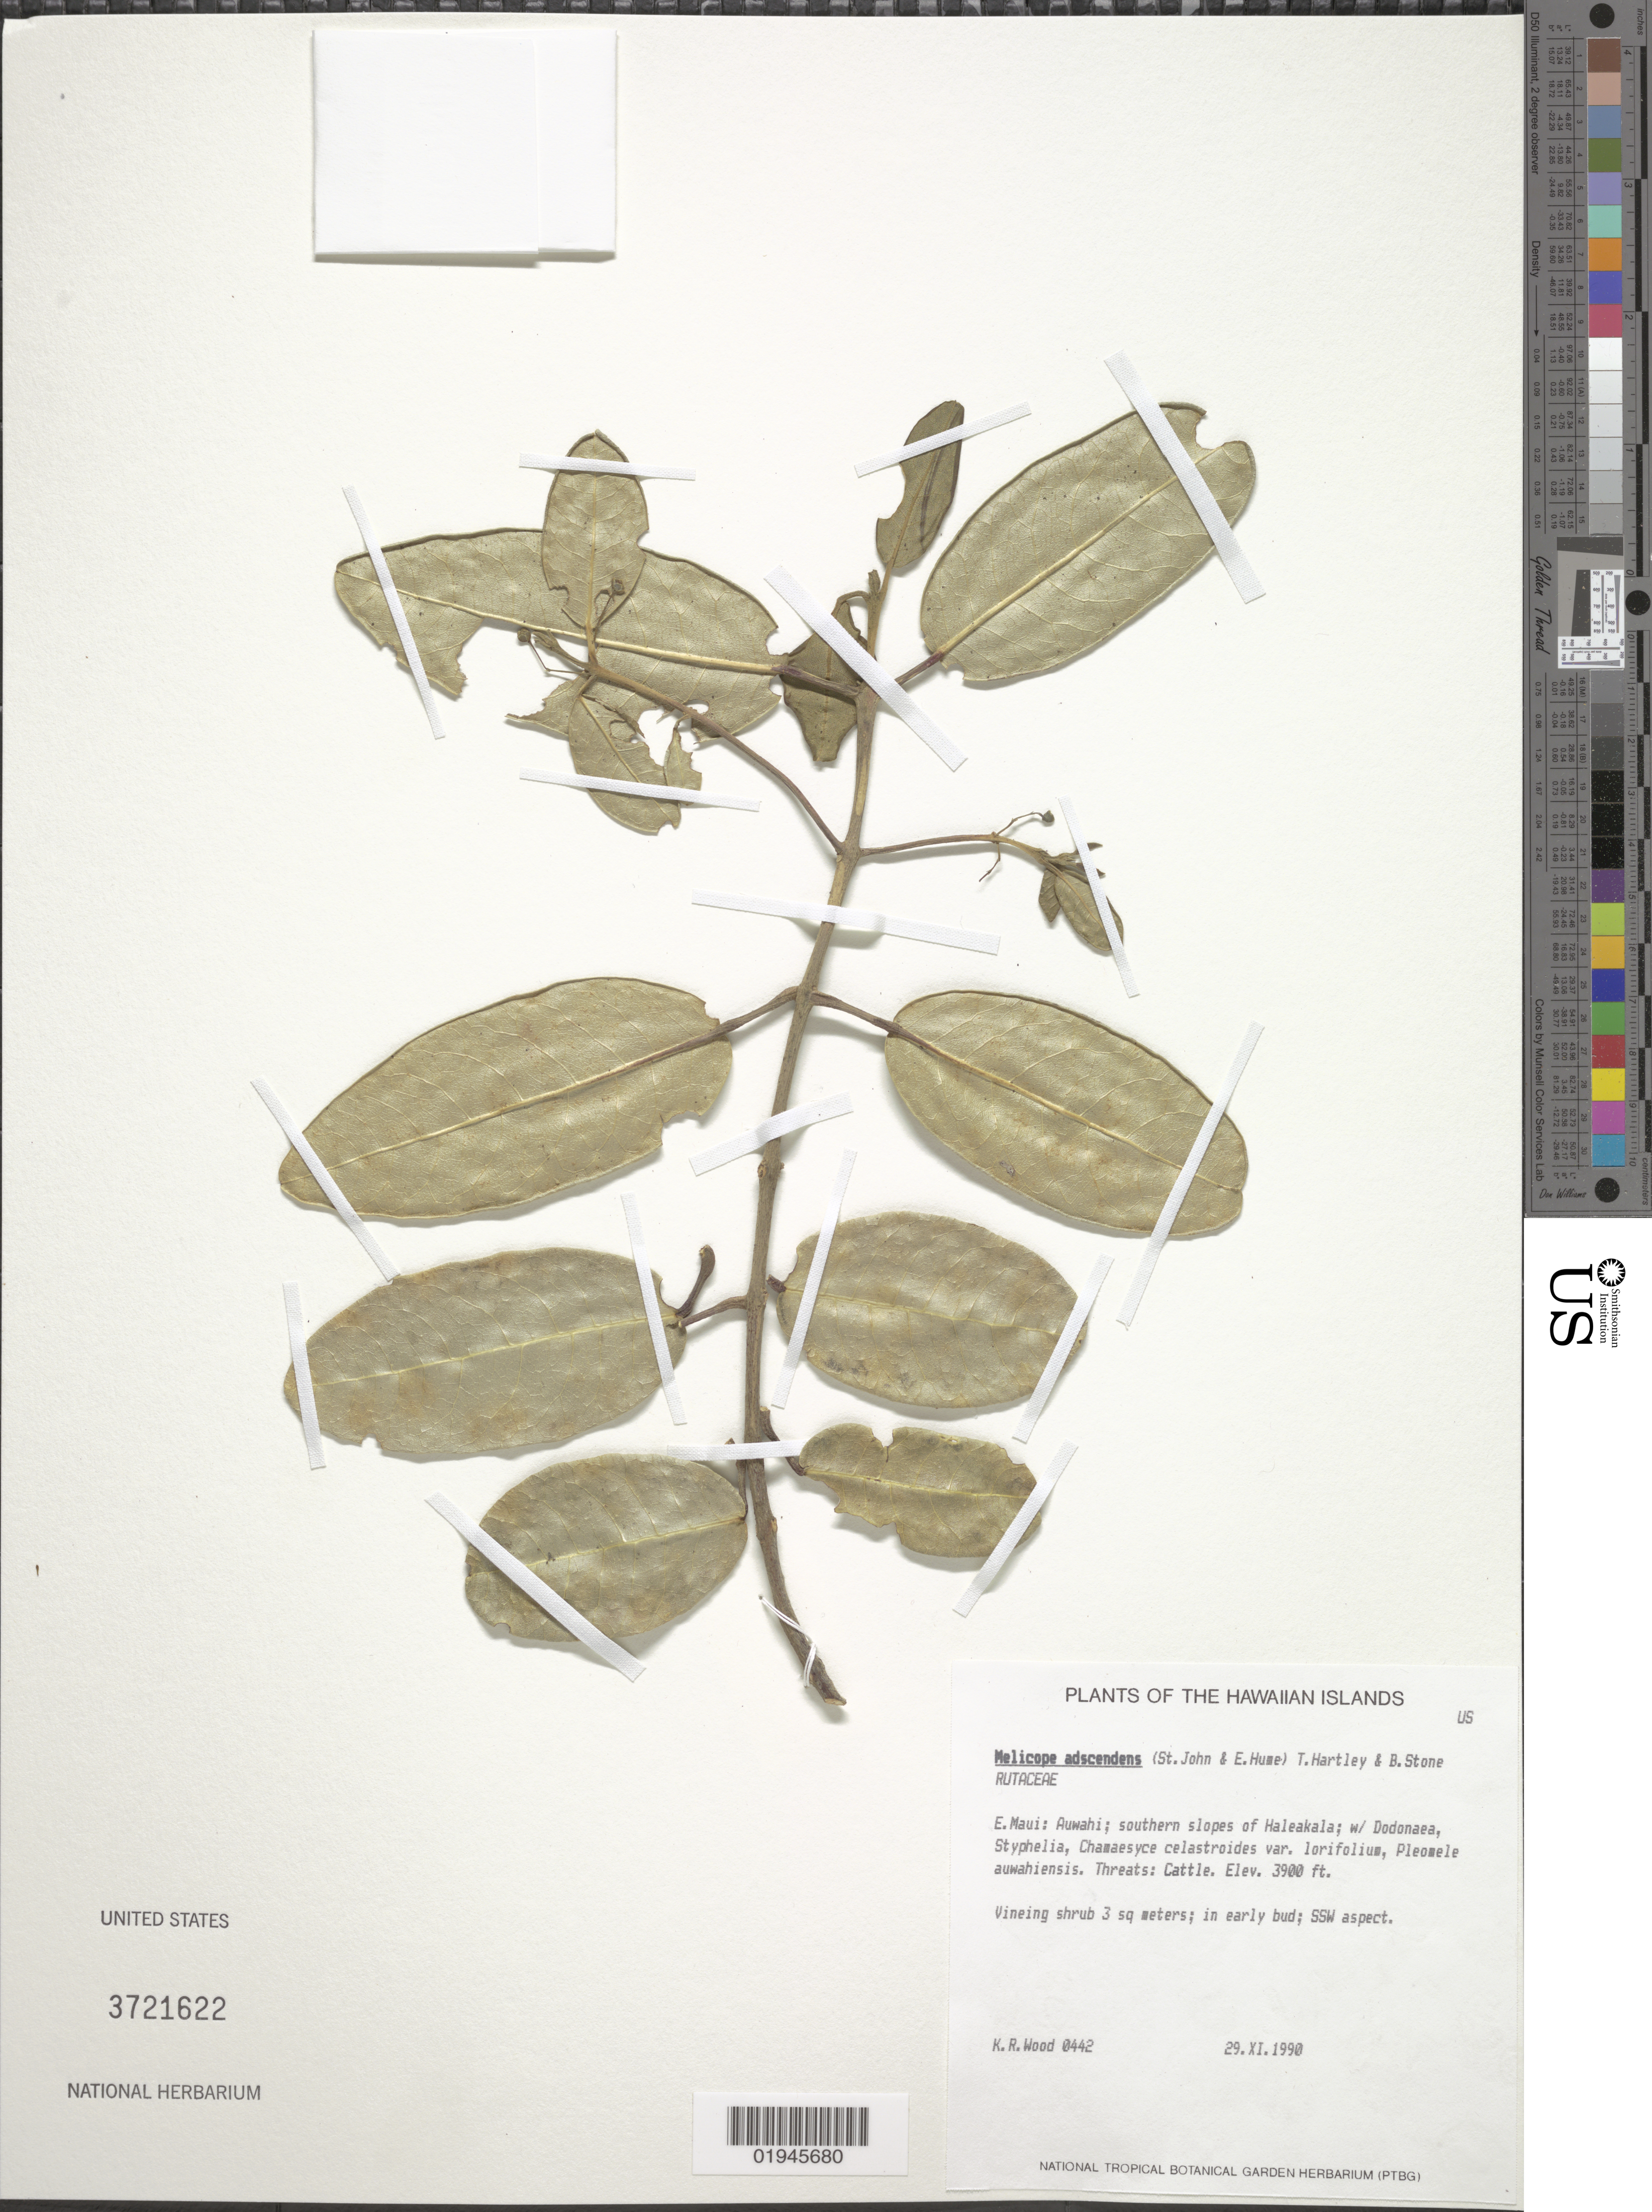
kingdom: Plantae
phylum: Tracheophyta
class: Magnoliopsida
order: Sapindales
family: Rutaceae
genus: Melicope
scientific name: Melicope adscendens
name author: (H. St. John & E.P. Hume) T.G. Hartley & B.C. Stone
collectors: K. R. Wood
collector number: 442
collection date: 1990-11-29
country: United States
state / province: Hawaii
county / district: Maui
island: Maui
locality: E. Maui, Auwahi, southern slopes of Haleakala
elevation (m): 1189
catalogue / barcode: US 3721622